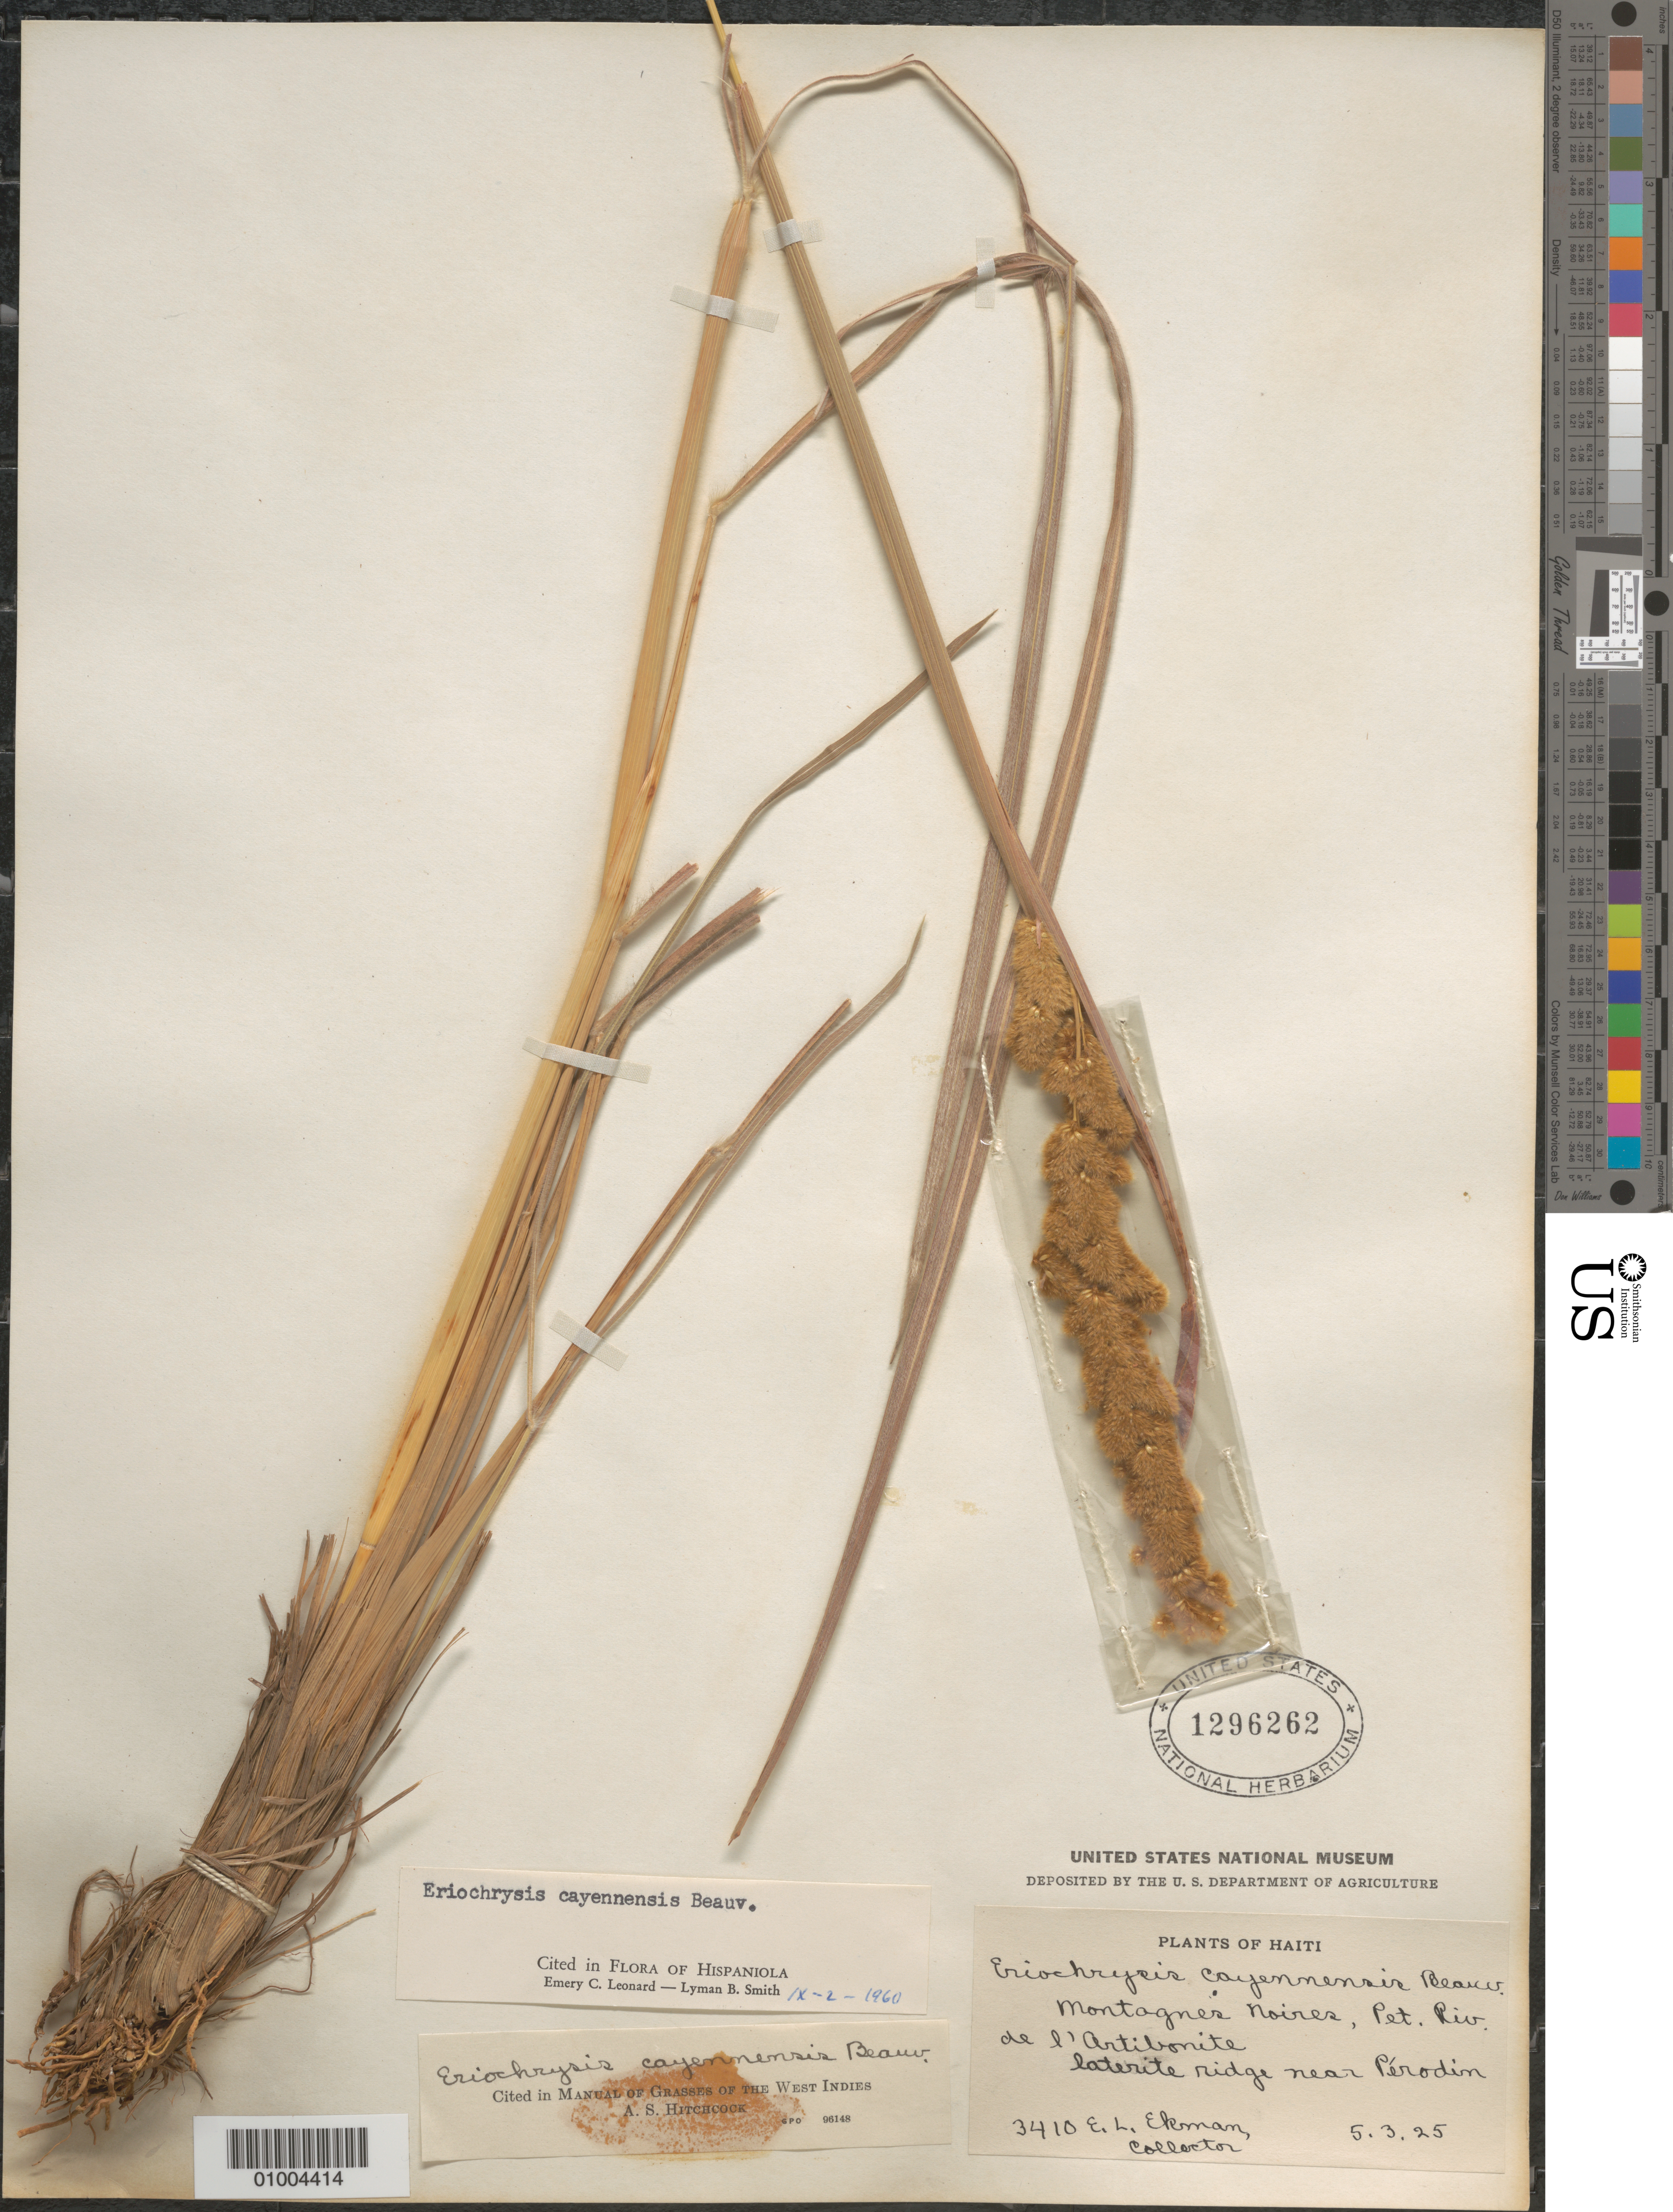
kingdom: Plantae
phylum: Tracheophyta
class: Liliopsida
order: Poales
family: Poaceae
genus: Eriochrysis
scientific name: Eriochrysis cayennensis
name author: P. Beauv.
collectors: E. L. Ekman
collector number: H 3410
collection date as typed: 05 Mar 1925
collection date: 1925-03-05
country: Haiti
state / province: Artibonite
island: Hispaniola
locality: Montagnes Noires, Pet. Riv., laterite ridge near Perodin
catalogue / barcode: US 1296262